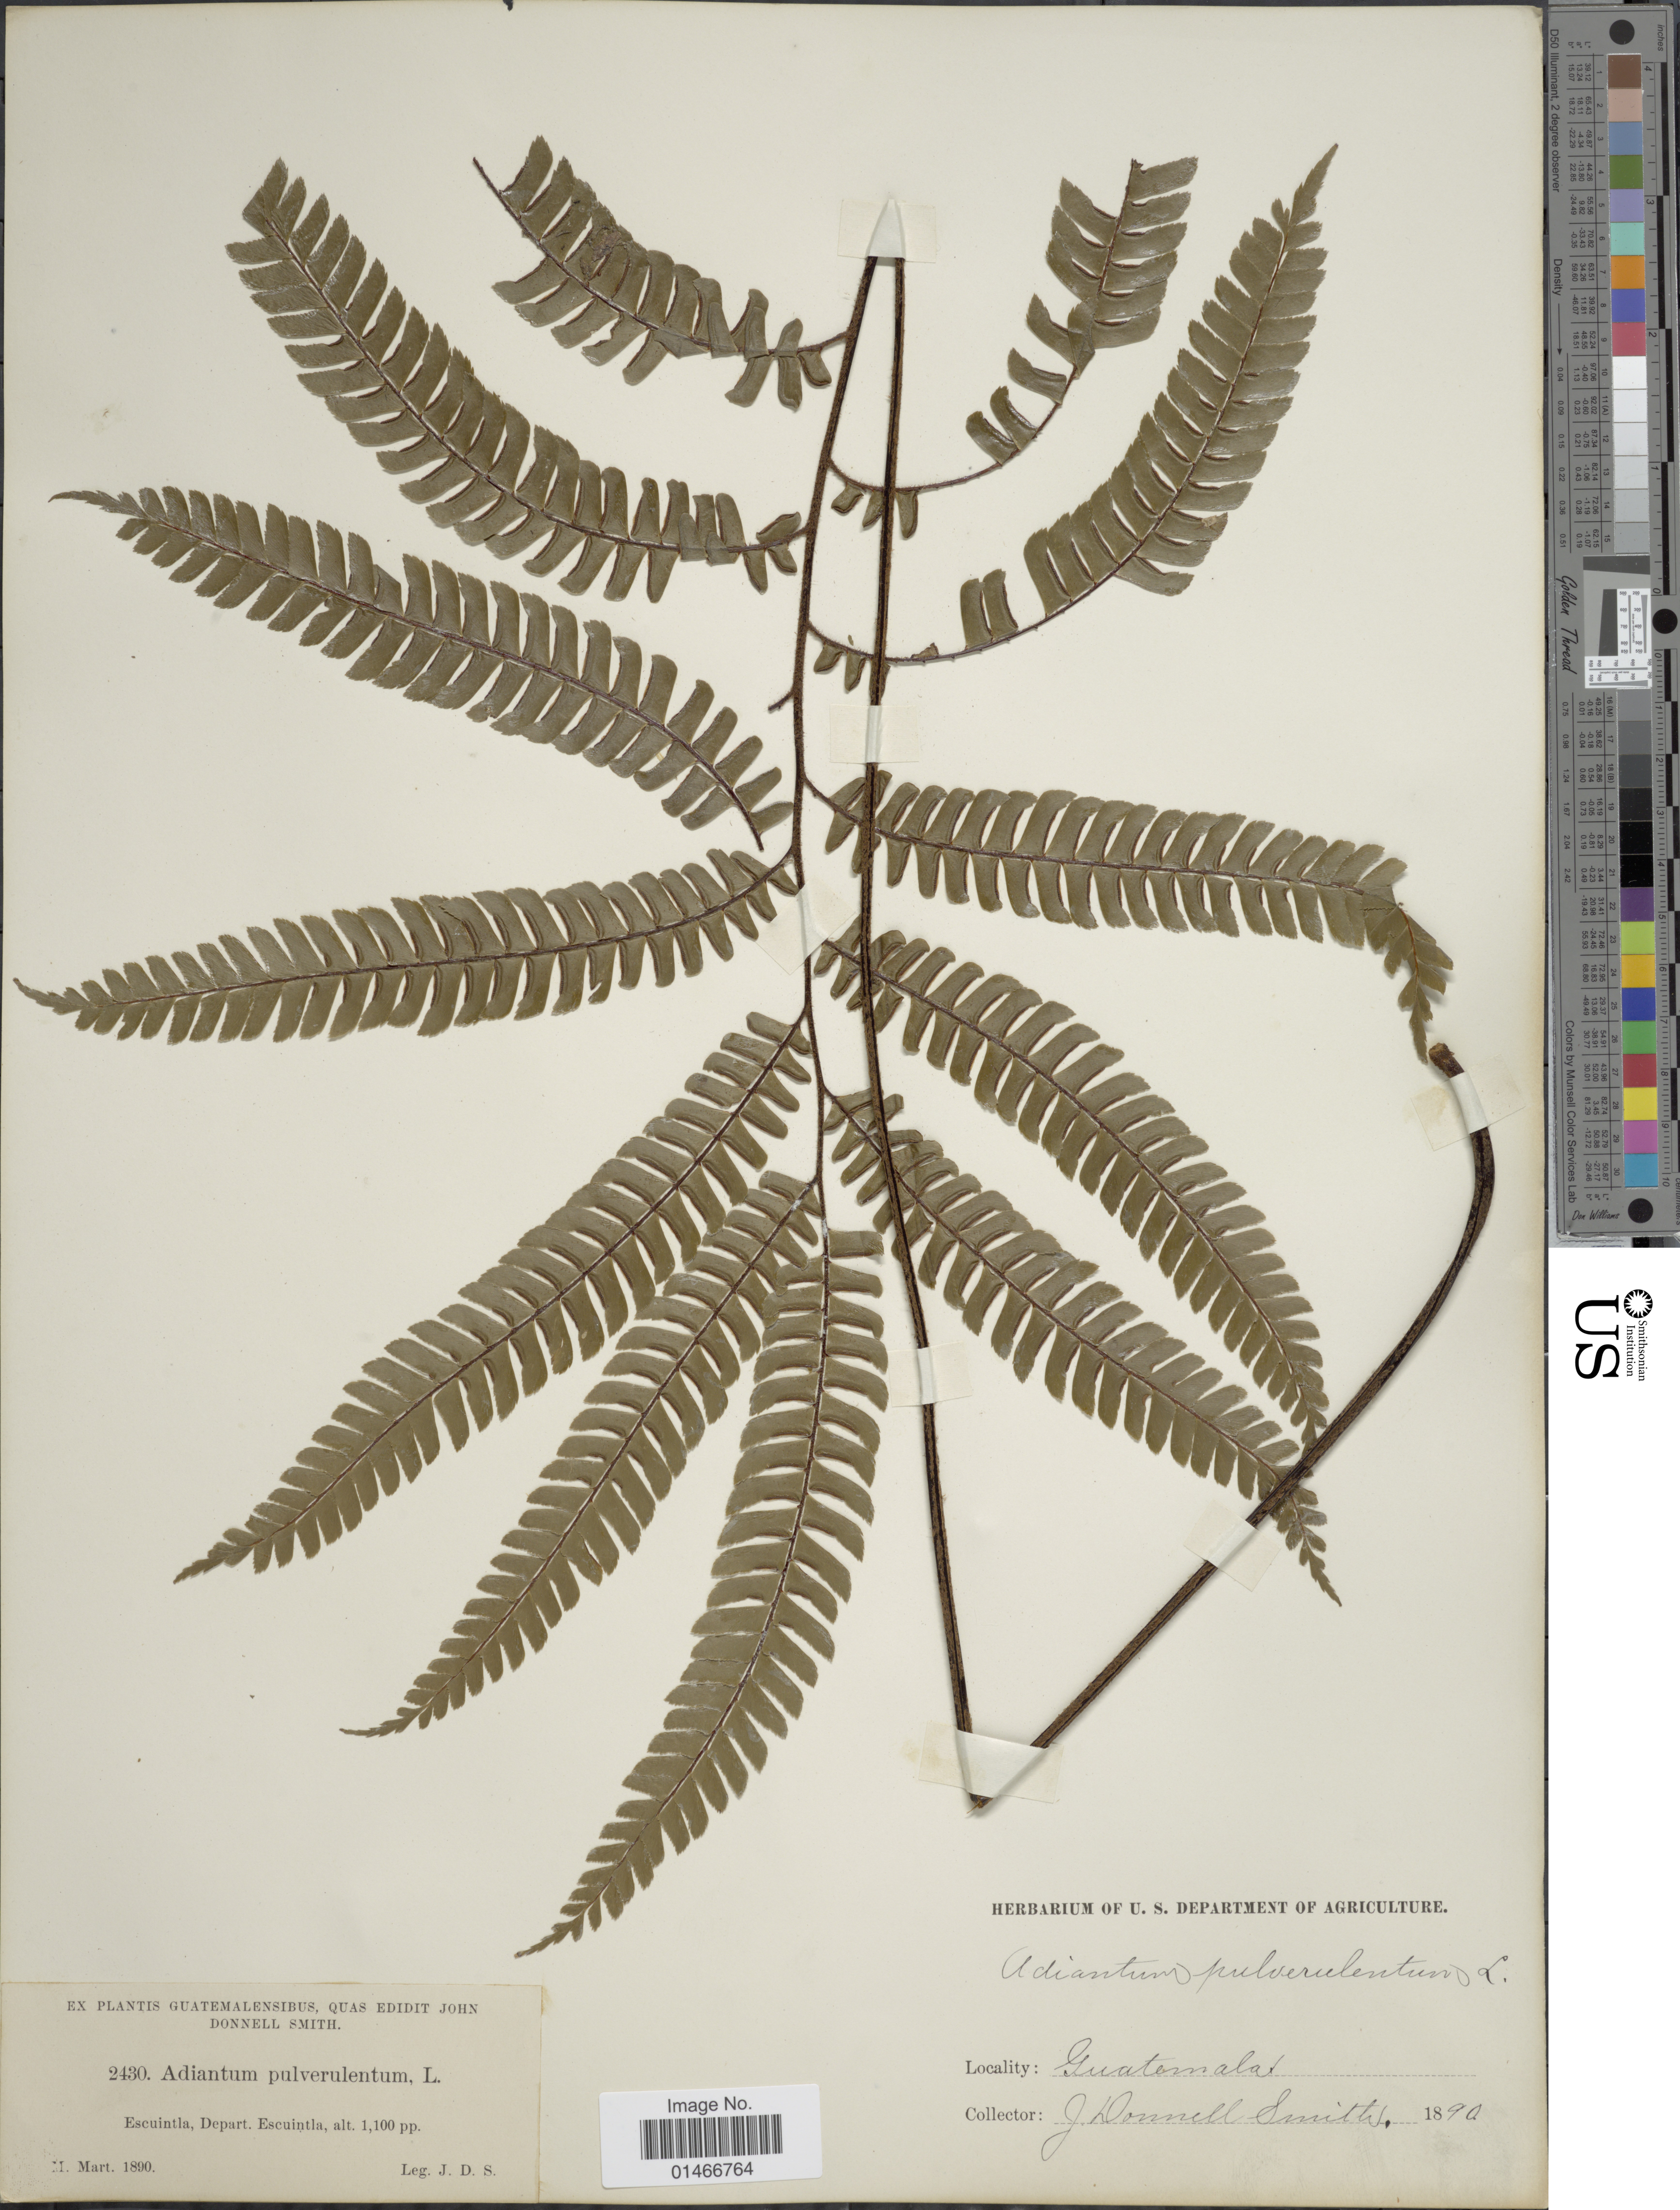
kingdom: Plantae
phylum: Tracheophyta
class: Polypodiopsida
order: Polypodiales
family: Pteridaceae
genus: Adiantum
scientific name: Adiantum pulverulentum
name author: L.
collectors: J. D. Smith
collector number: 2430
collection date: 1890-03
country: Guatemala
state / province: Escuintla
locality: Depart. Escuintla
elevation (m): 335